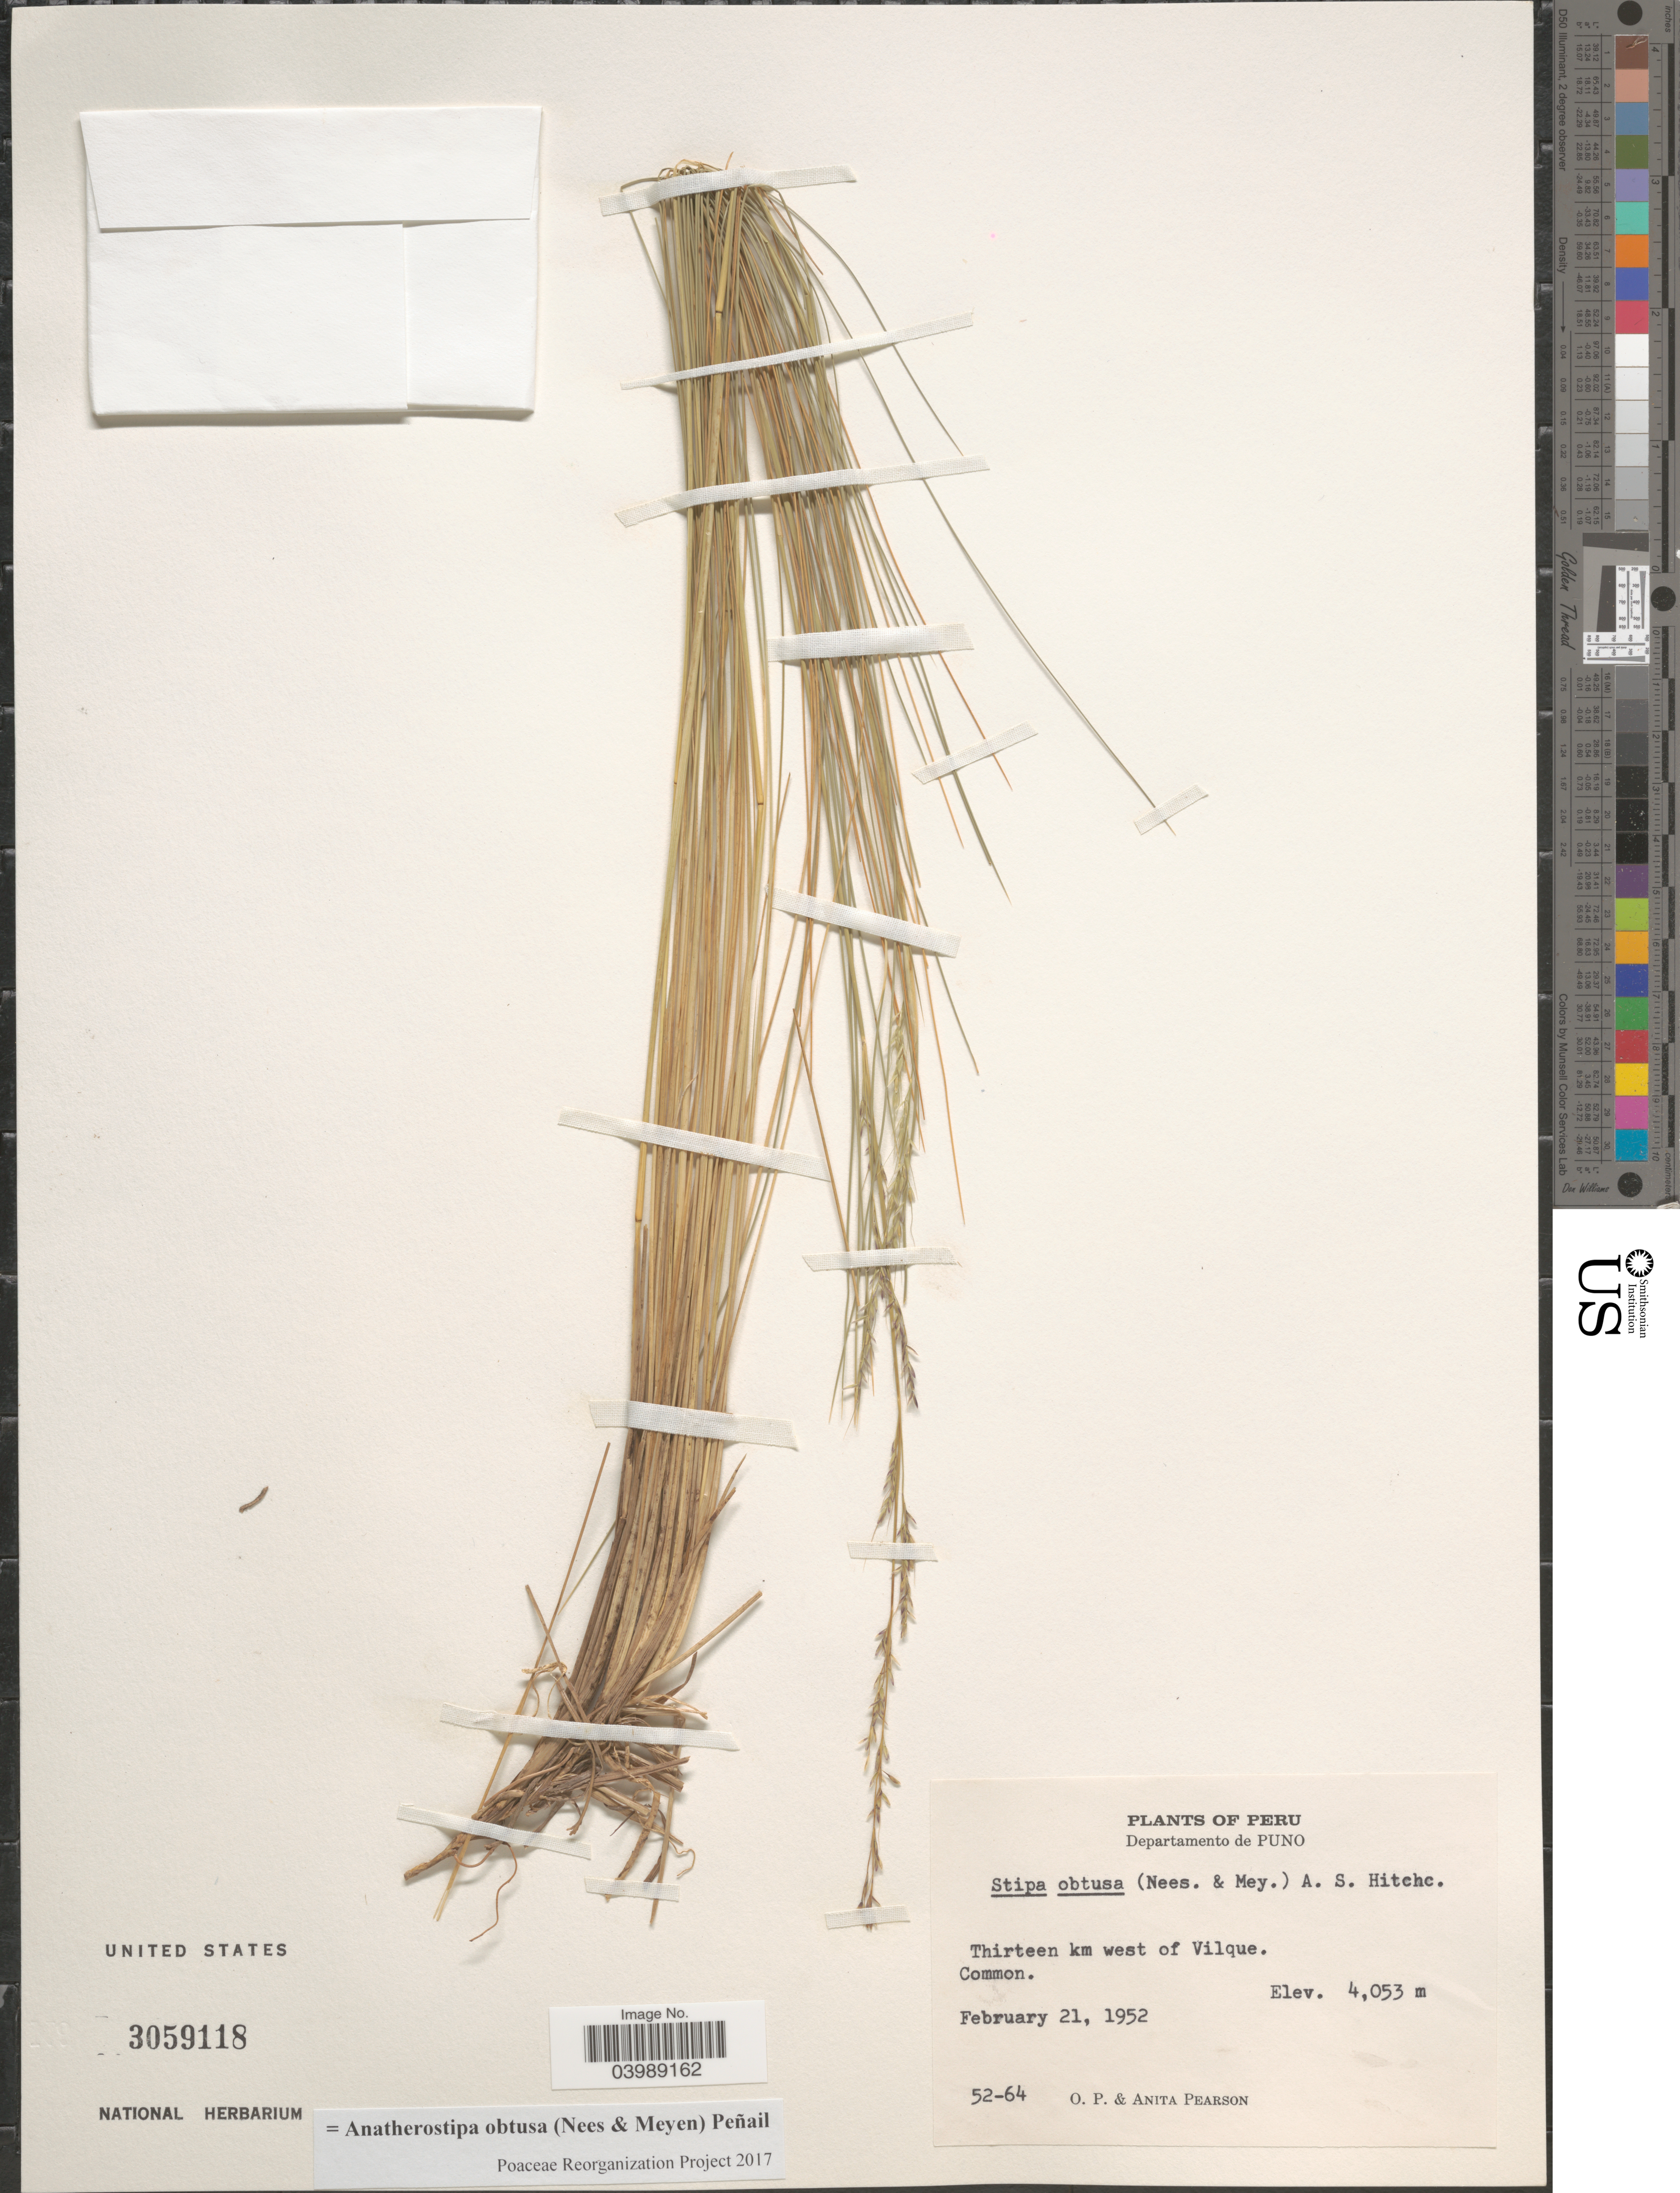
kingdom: Plantae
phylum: Tracheophyta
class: Liliopsida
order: Poales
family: Poaceae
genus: Anatherostipa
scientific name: Anatherostipa obtusa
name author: (Nees & Meyen) Peñailillo B.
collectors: O. P. Pearson & A. Pearson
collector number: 52-64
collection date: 1952-02-21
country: Peru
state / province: Puno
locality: Departamento de Puno. Thirteen km west of Vilque.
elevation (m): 4053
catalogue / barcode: US 3059118